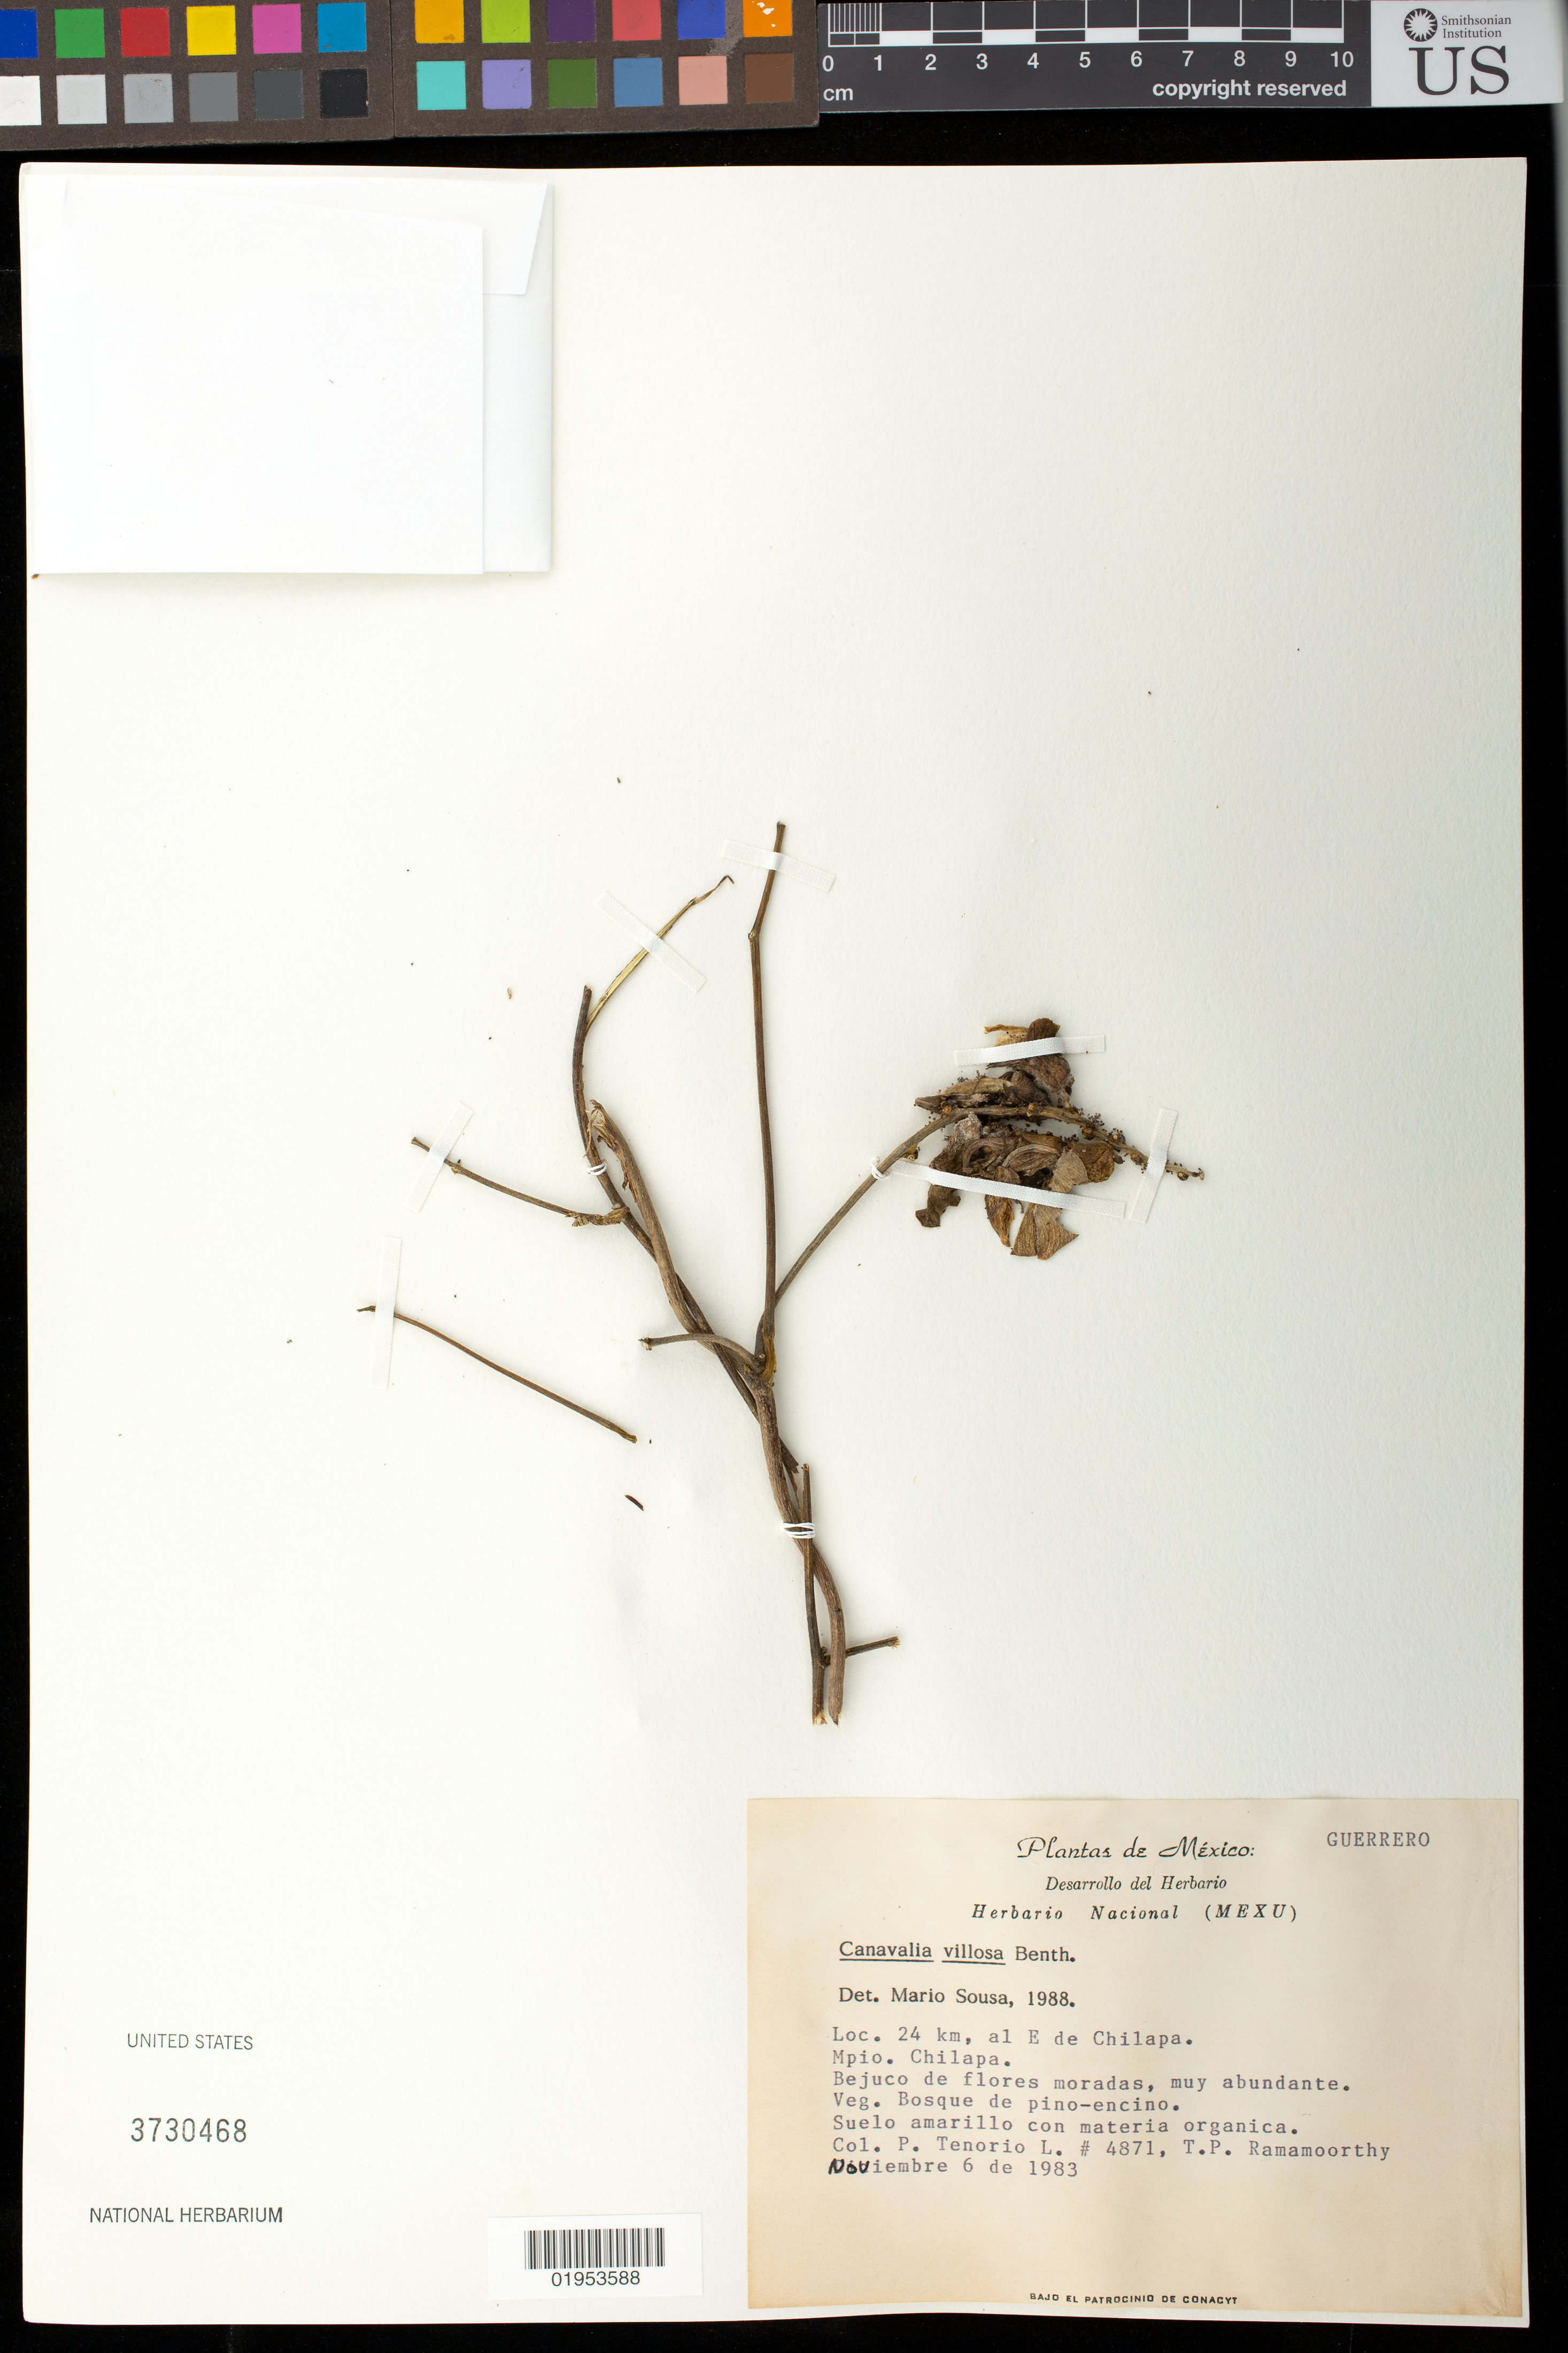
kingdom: Plantae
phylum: Tracheophyta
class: Magnoliopsida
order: Fabales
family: Fabaceae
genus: Canavalia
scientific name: Canavalia villosa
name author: Benth.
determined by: Sousa S., Mario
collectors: P. Tenorio L. & T. P. Ramamoorthy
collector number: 4871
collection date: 1983-11-06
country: Mexico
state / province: Guerrero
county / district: Chilapa de Alvarez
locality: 24 km al E de Chilapa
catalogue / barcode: US 3730468